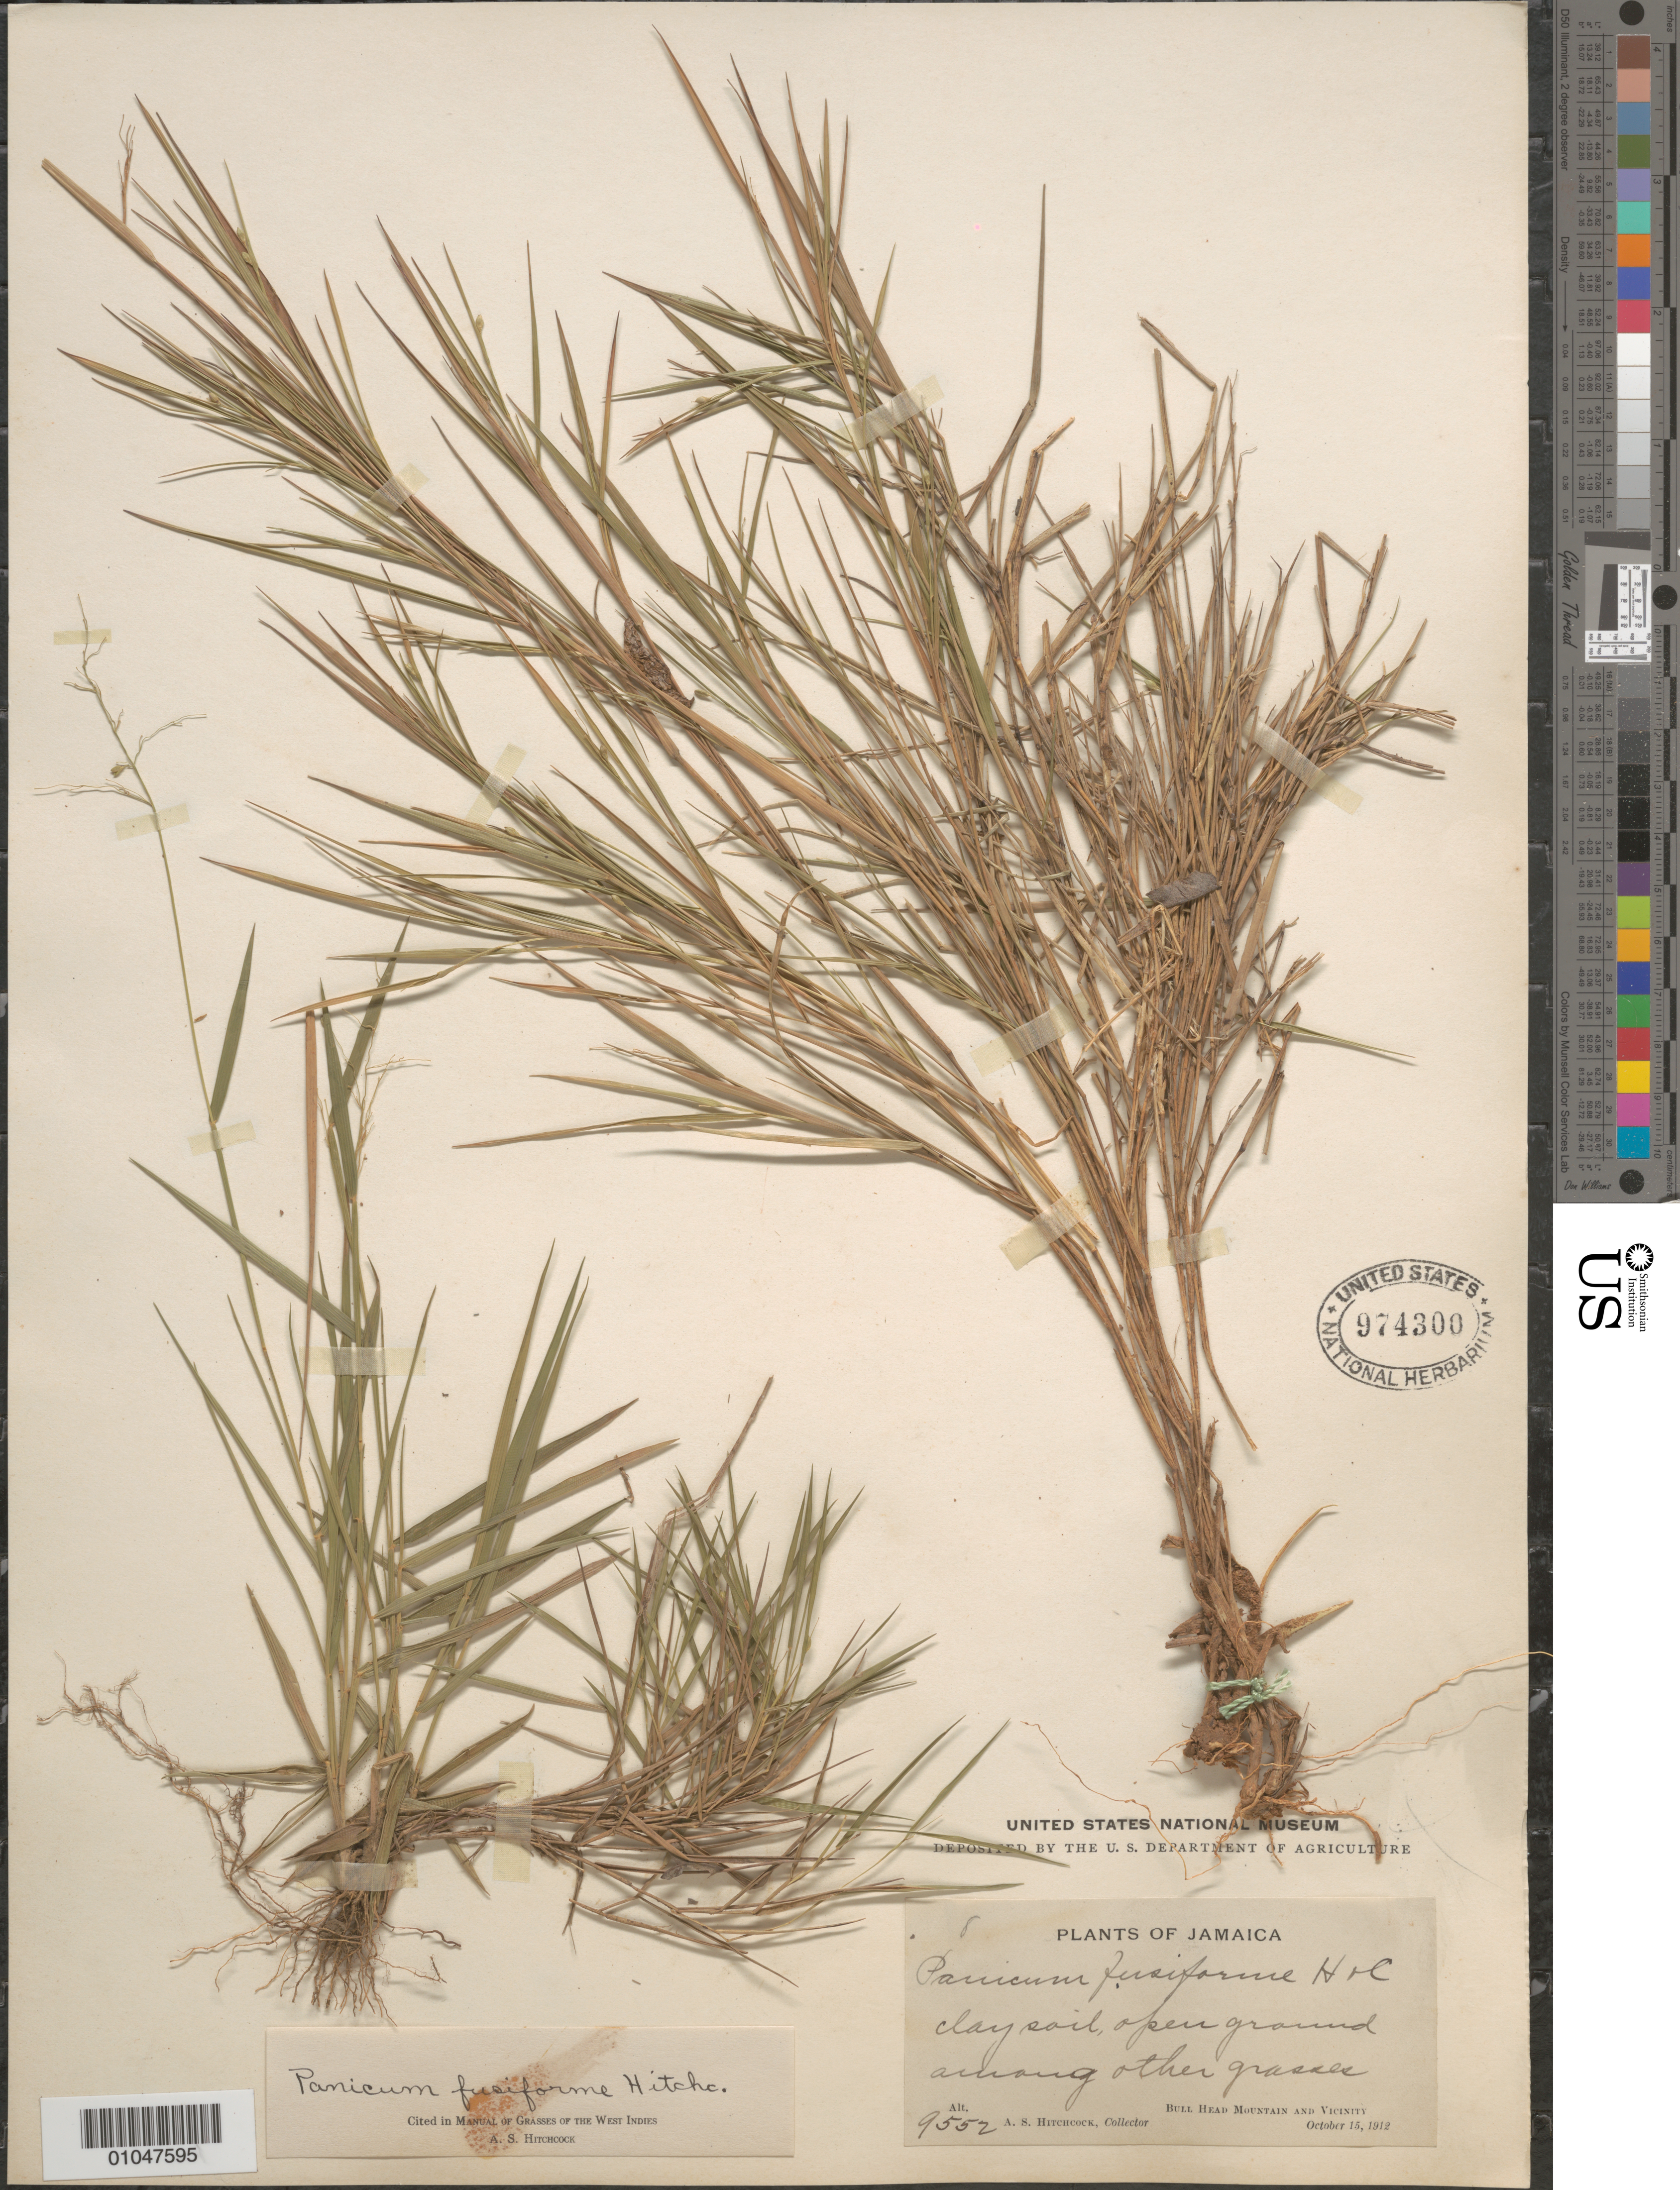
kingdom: Plantae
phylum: Tracheophyta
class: Liliopsida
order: Poales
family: Poaceae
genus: Panicum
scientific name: Panicum frondescens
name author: G. Mey.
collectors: A. S. Hitchcock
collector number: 9552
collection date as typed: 15 Oct 1912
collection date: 1912-10-15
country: Jamaica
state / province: Clarendon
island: Jamaica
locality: Bull Head Mountain and vic.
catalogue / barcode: US 974300